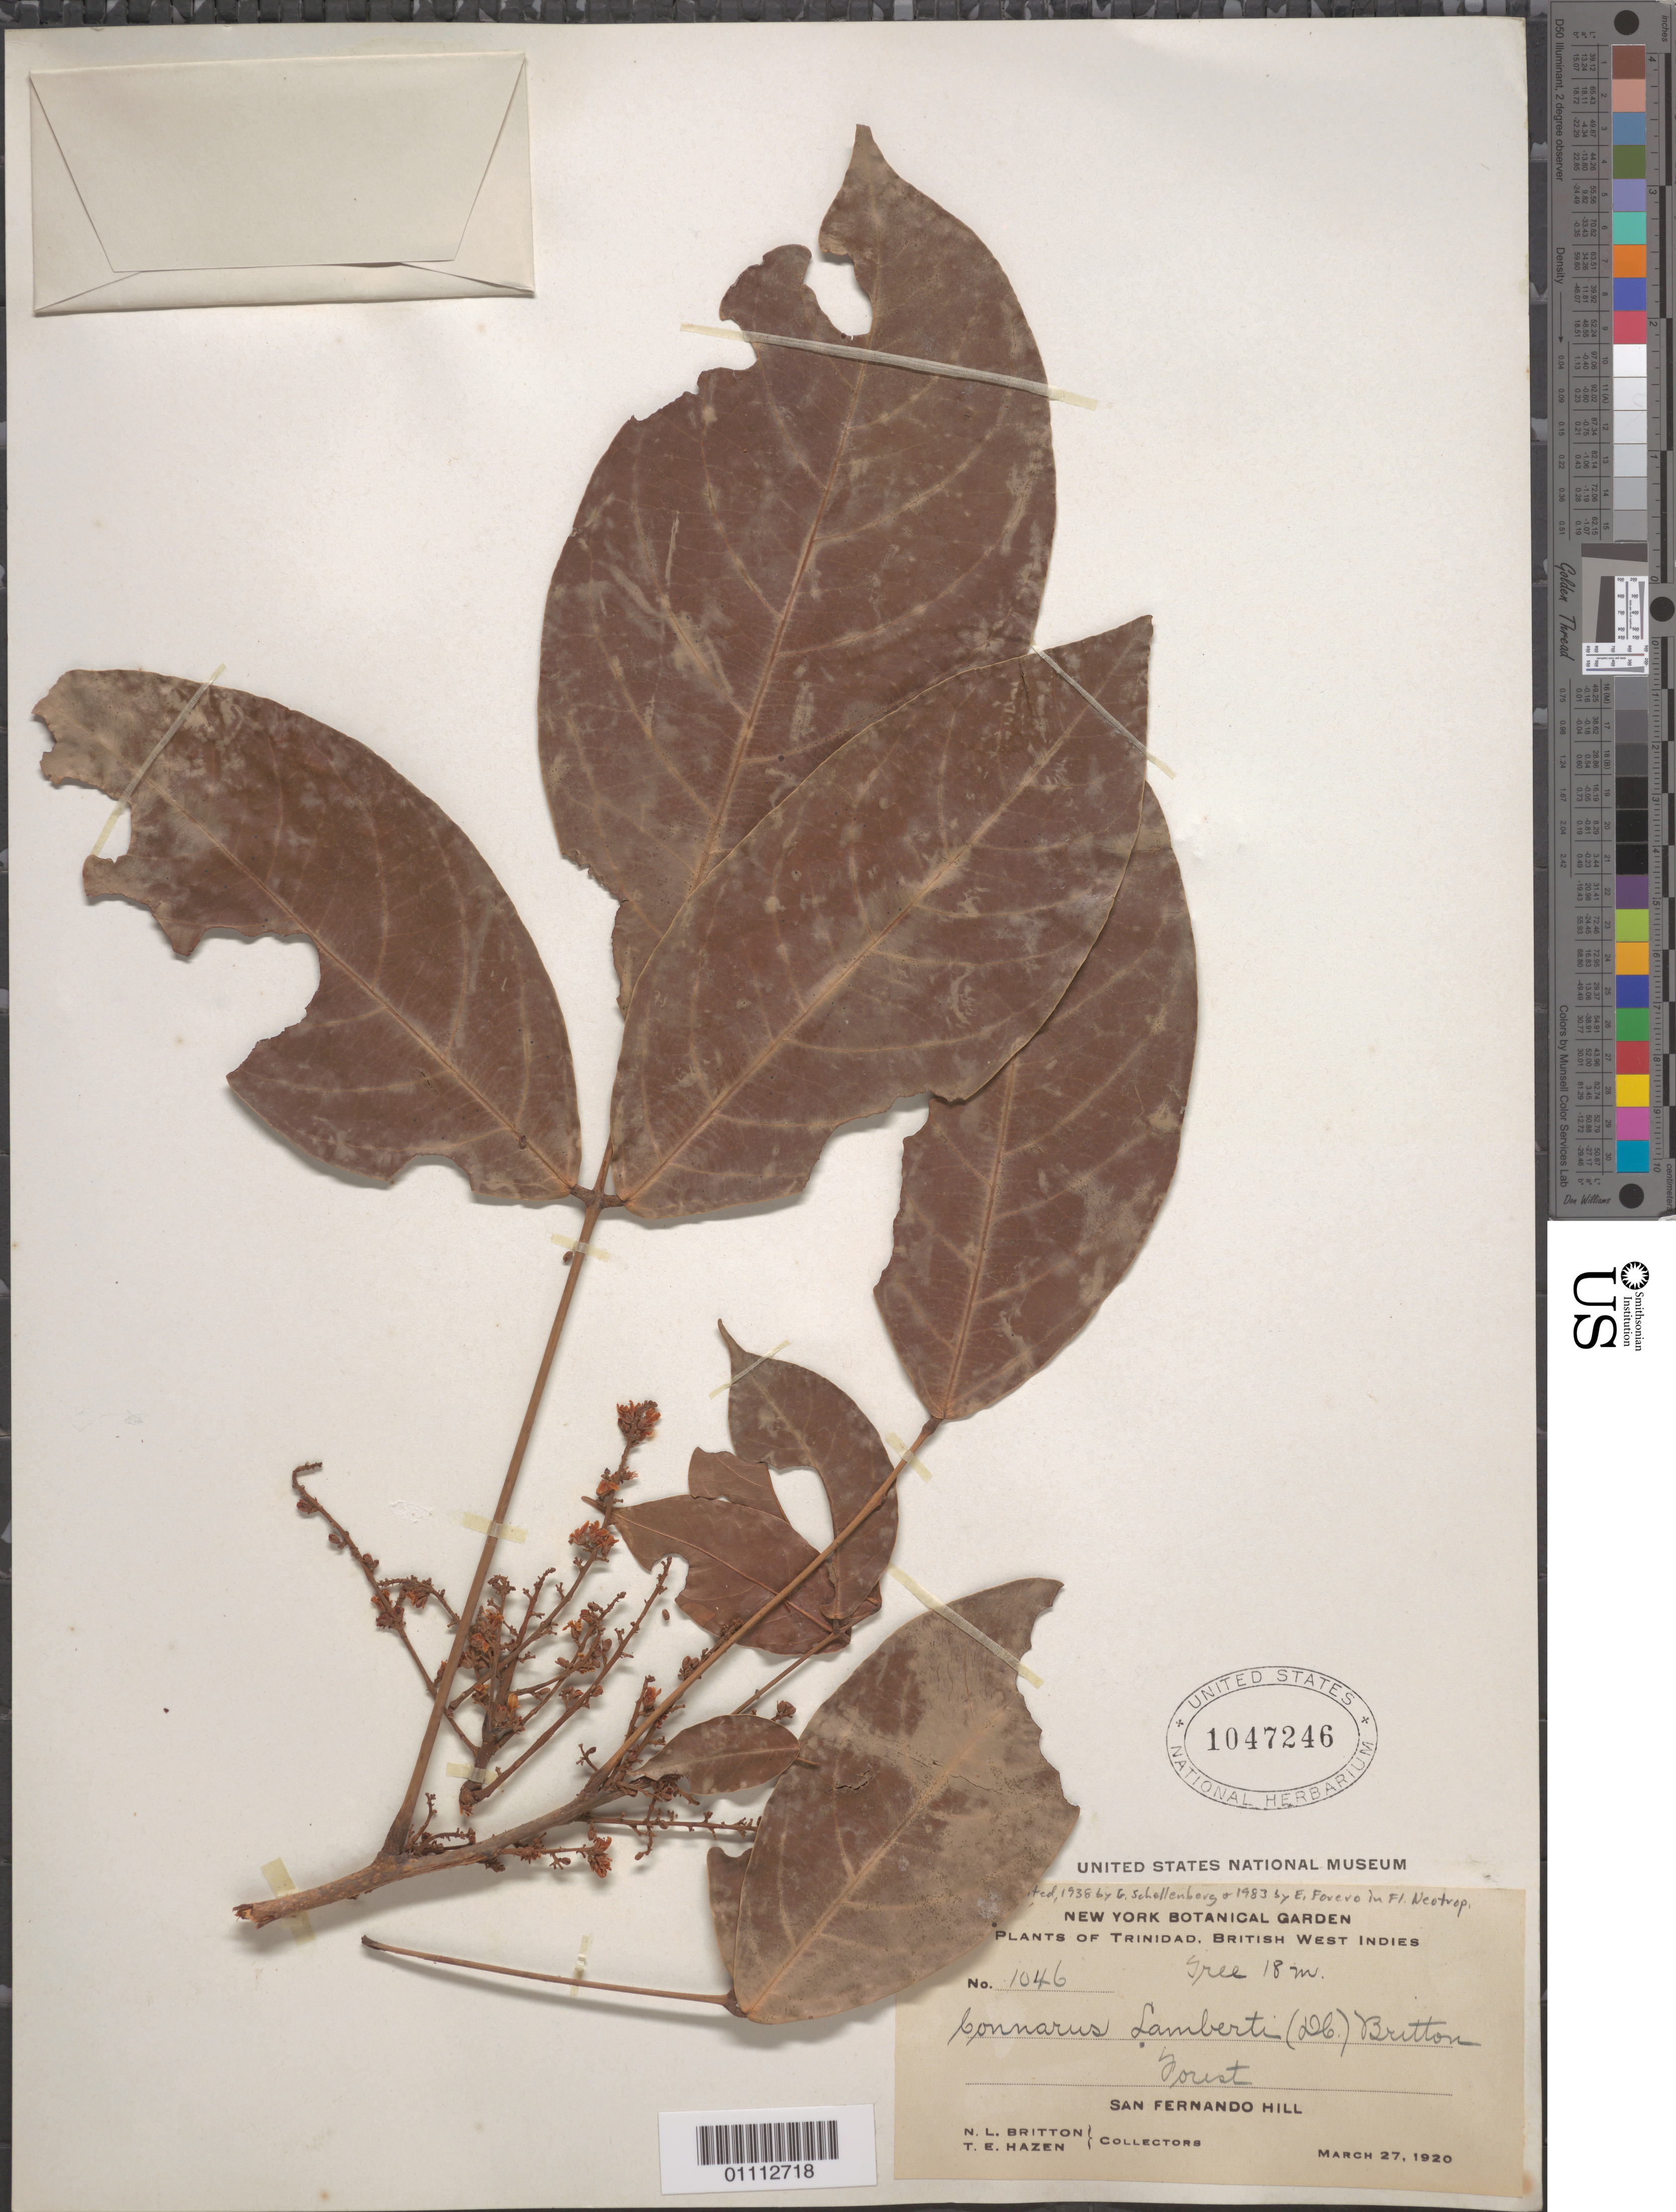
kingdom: Plantae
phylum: Tracheophyta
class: Magnoliopsida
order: Oxalidales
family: Connaraceae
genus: Connarus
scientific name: Connarus lambertii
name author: (DC.) Sagot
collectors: N. Britton & T. E. Hazen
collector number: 1046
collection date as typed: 27 Mar 1920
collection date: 1920-03-27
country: Trinidad and Tobago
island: Trinidad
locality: forest of San Fernando Hill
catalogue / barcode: US 1047246